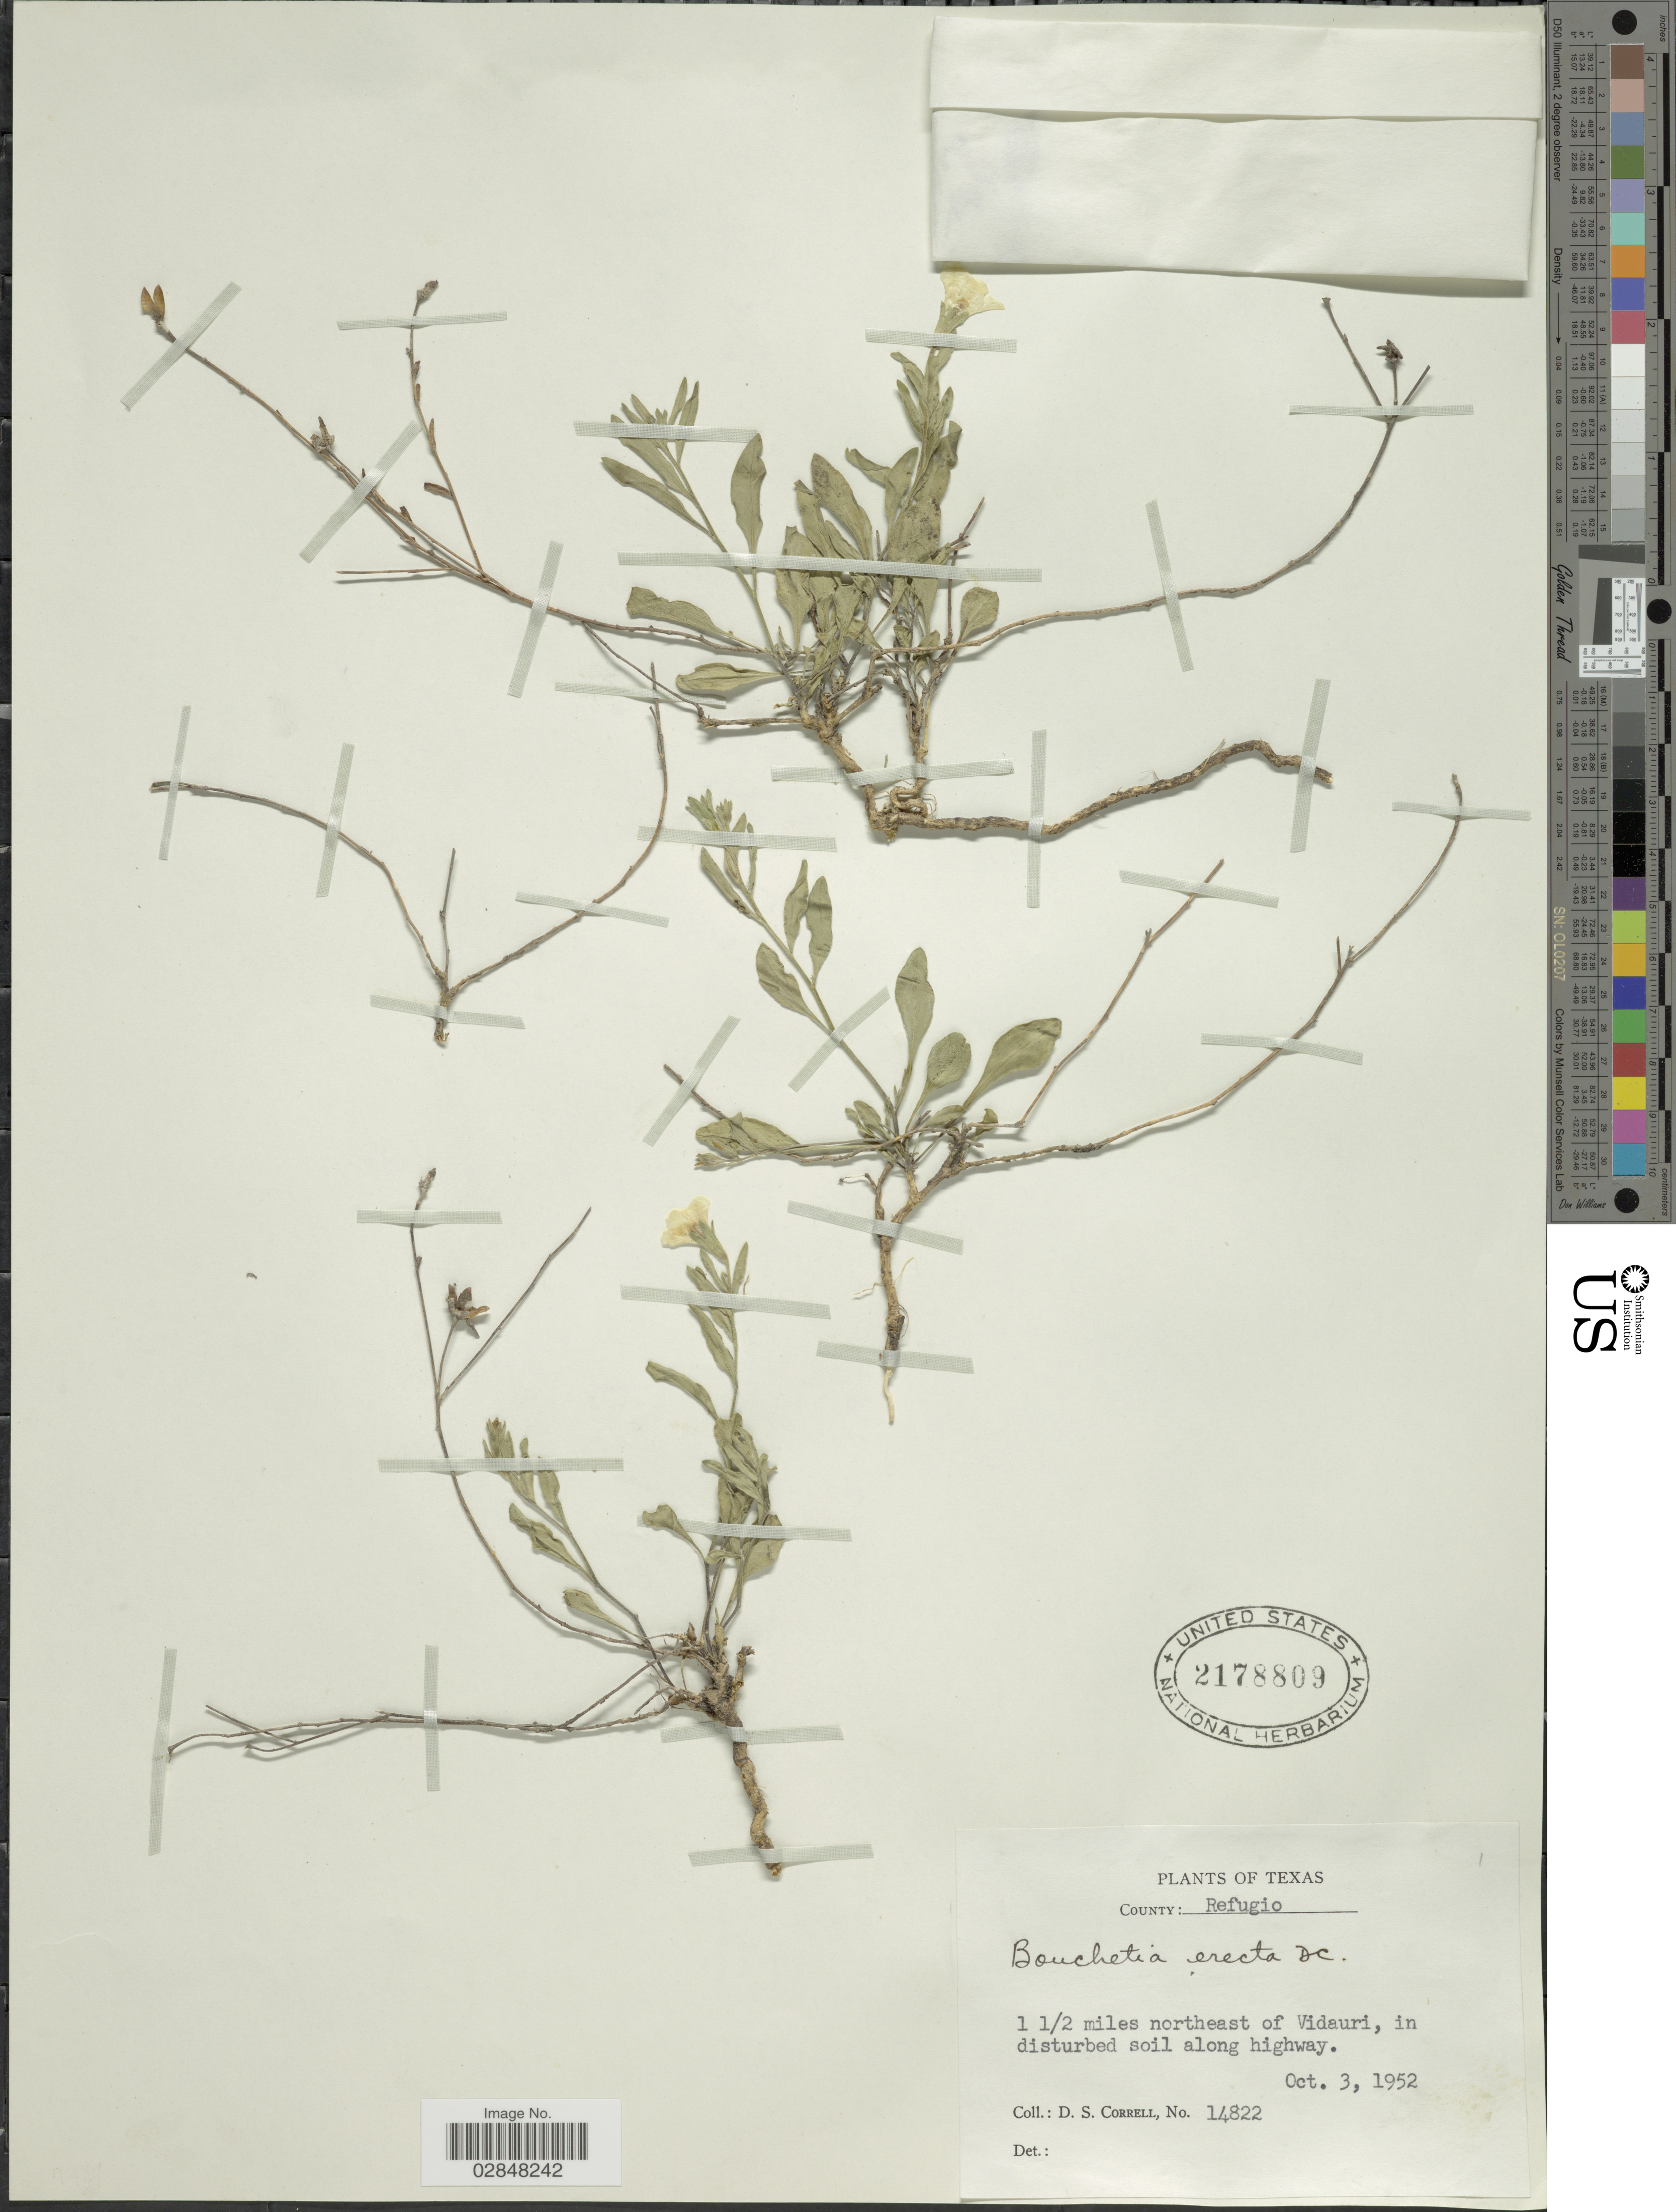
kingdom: Plantae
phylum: Tracheophyta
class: Magnoliopsida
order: Solanales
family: Solanaceae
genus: Bouchetia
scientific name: Bouchetia erecta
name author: DC.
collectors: D. S. Correll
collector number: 14822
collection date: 1952-10-03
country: United States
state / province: Texas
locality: County: Refugio. 1 ½ miles northeast of Vidauri, in disturbed soil along highway.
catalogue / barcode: US 2178809